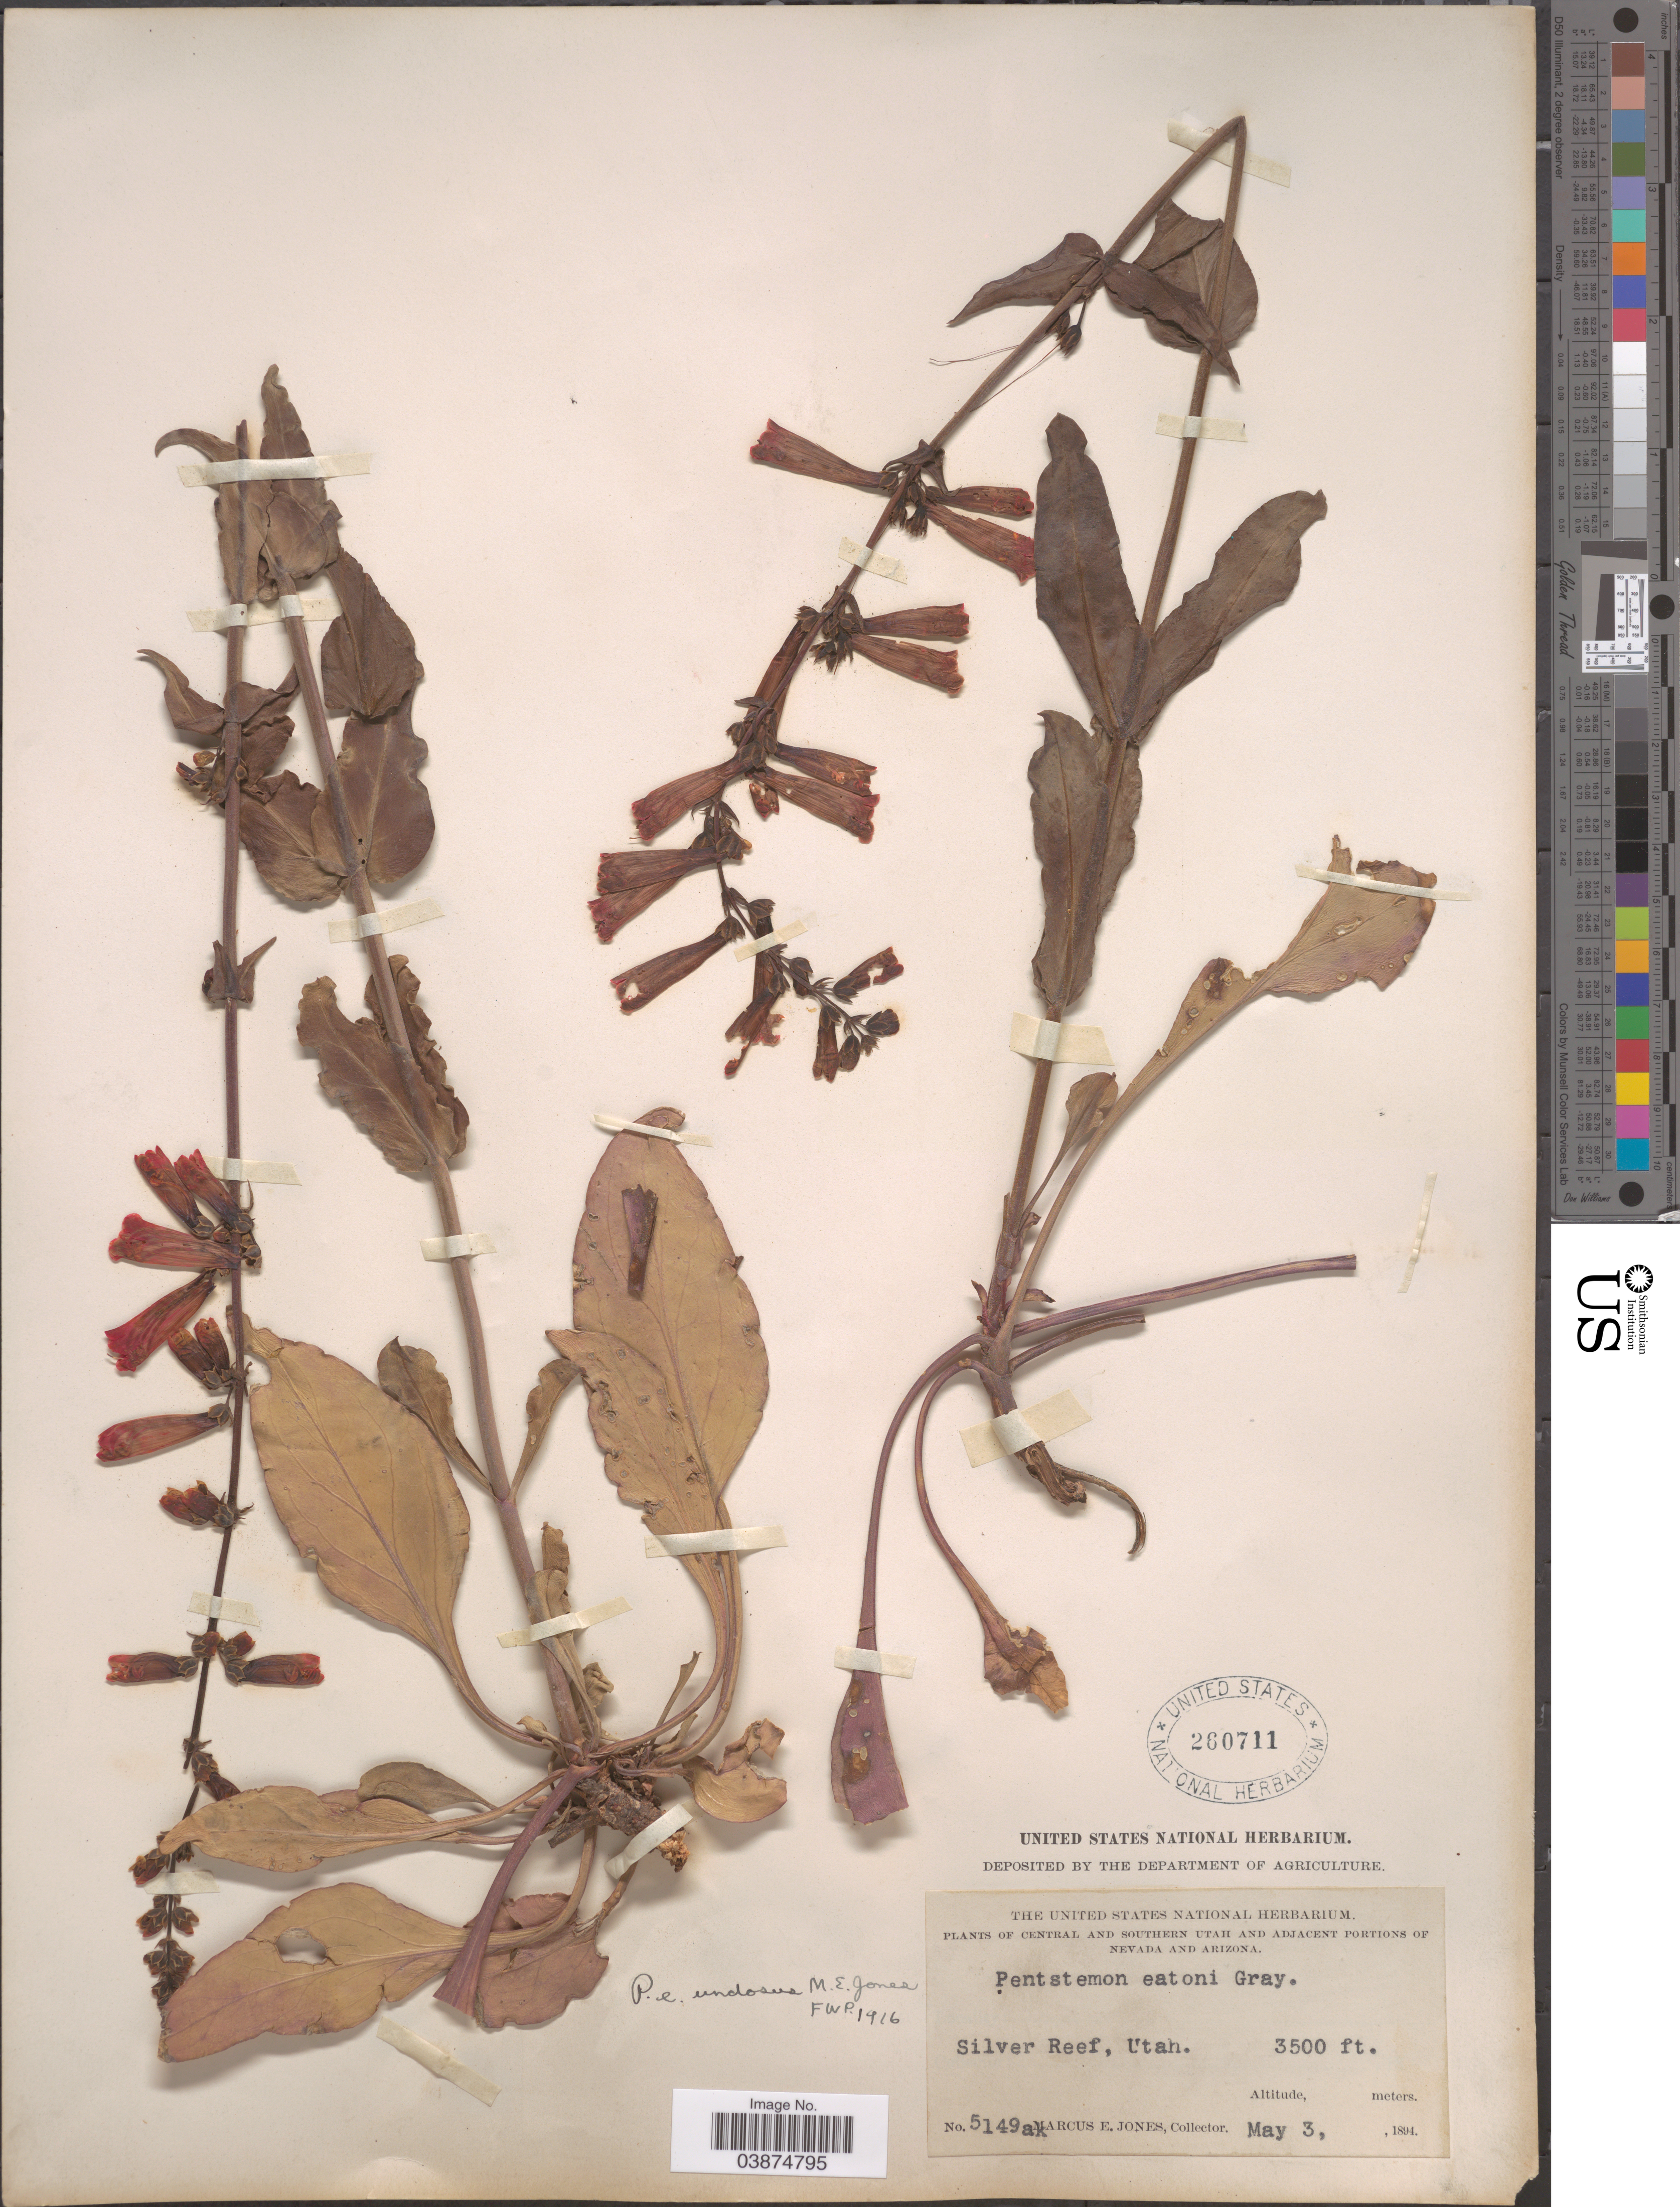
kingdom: Plantae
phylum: Tracheophyta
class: Magnoliopsida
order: Lamiales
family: Plantaginaceae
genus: Penstemon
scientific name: Penstemon eatonii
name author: A. Gray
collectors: M. E. Jones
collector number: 5149ak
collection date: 1894-05-03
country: United States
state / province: Utah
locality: Central and Southern Utah. Silver Reef.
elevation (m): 1067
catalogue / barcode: US 260711